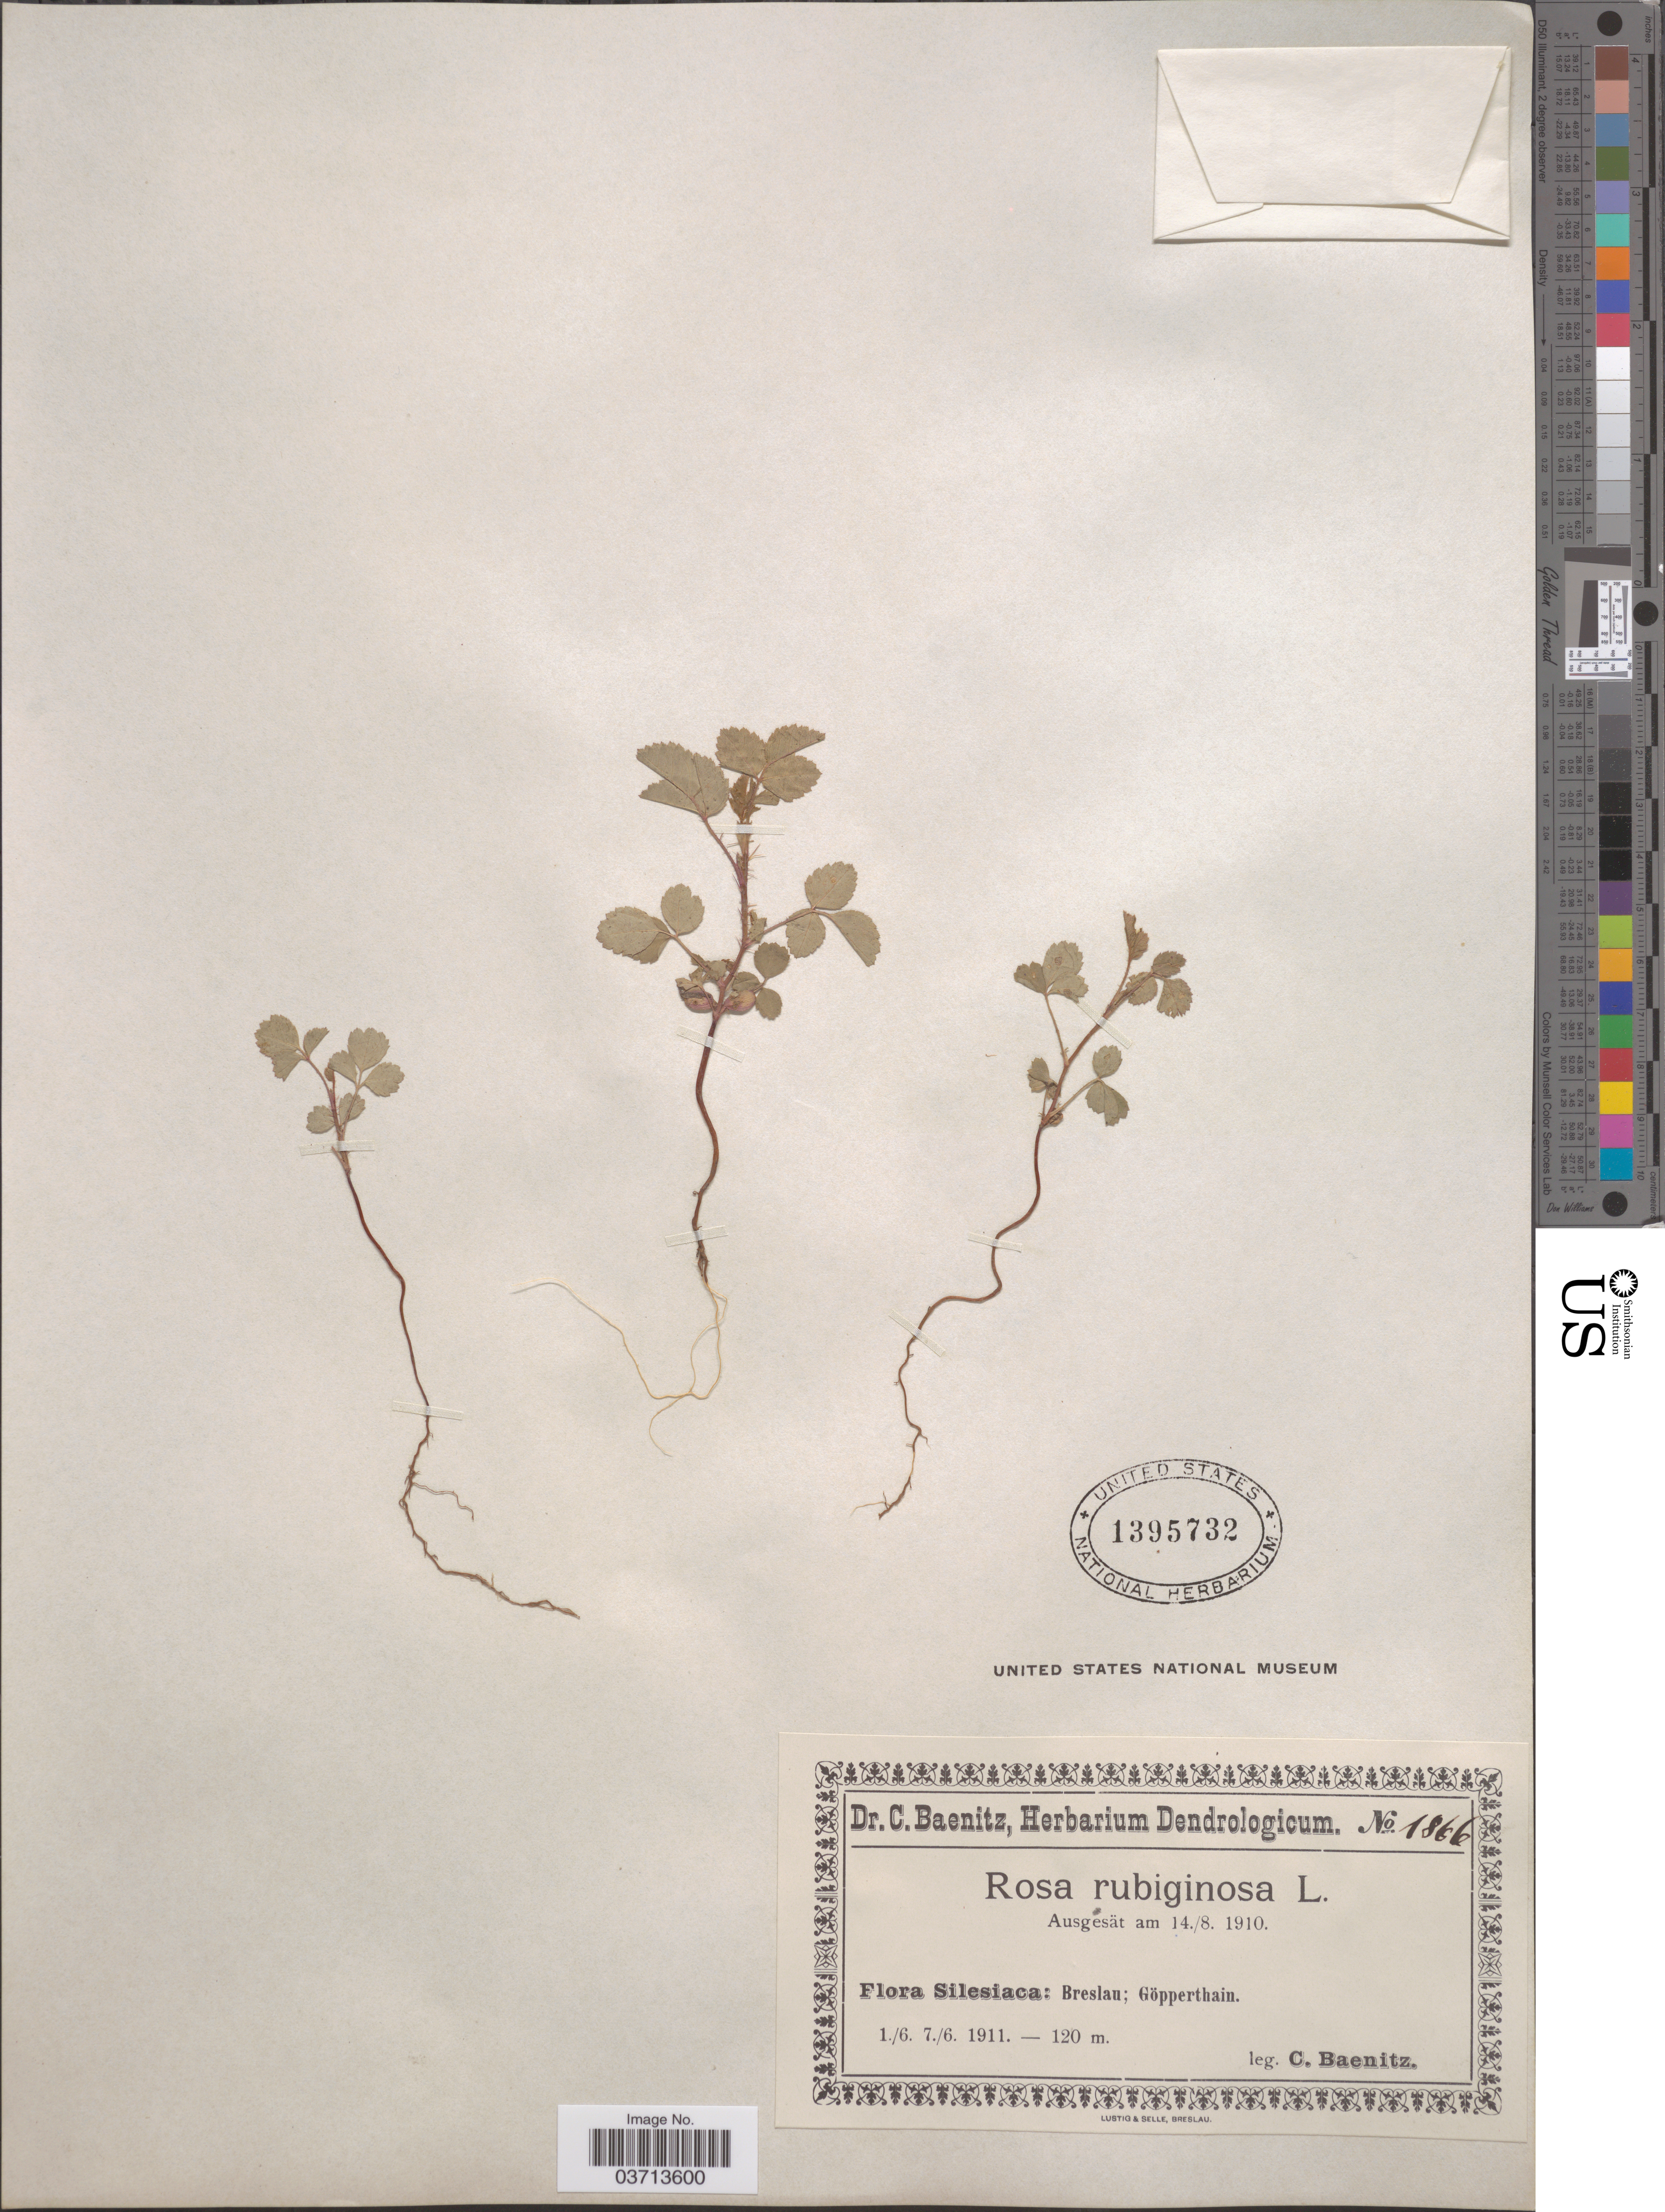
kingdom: Plantae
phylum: Tracheophyta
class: Magnoliopsida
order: Rosales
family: Rosaceae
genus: Rosa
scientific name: Rosa rubiginosa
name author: L.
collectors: C. G. Baenitz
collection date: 1911-06-01/1911-06-07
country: Poland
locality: Silesiaca: Breslau; Göpperthain.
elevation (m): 120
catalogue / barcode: US 1395732